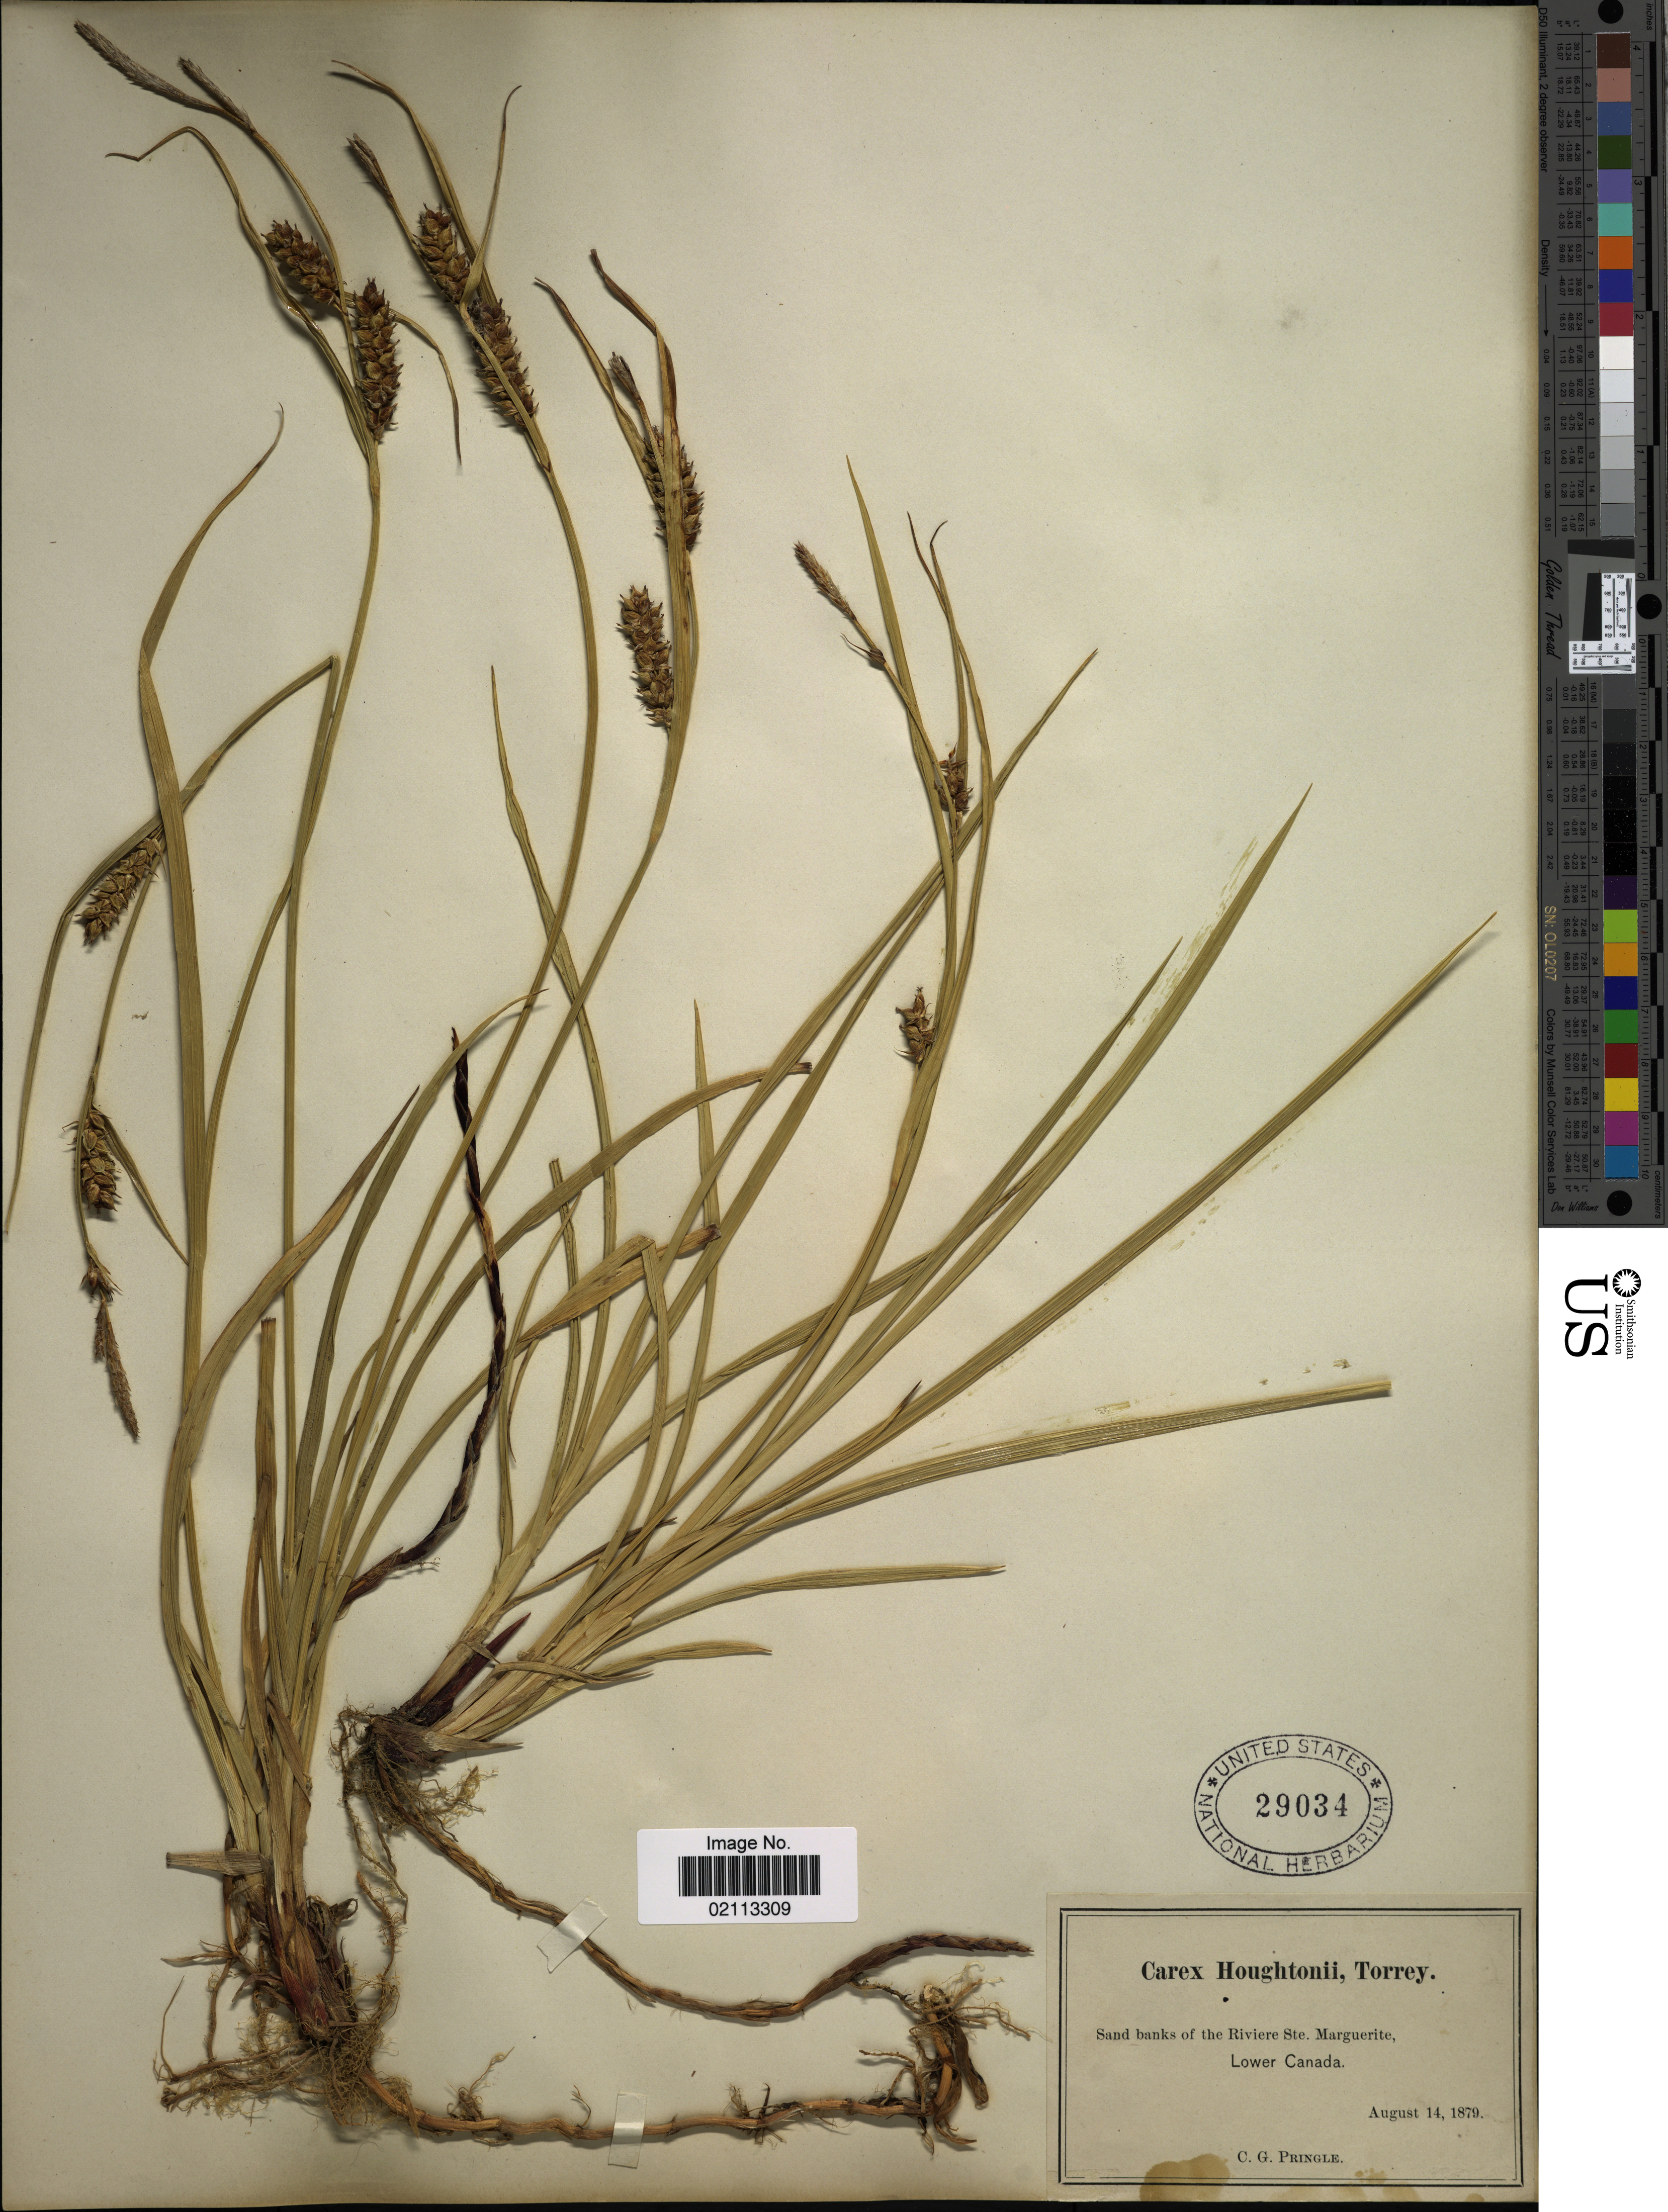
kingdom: Plantae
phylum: Tracheophyta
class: Liliopsida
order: Poales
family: Cyperaceae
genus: Carex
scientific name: Carex houghtoniana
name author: Torr. ex Dewey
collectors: C. G. Pringle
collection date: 1879-08-14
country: Canada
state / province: Quebec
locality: Sand banks of the Riviere Ste Marguerite, Lower Canada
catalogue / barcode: US 29034